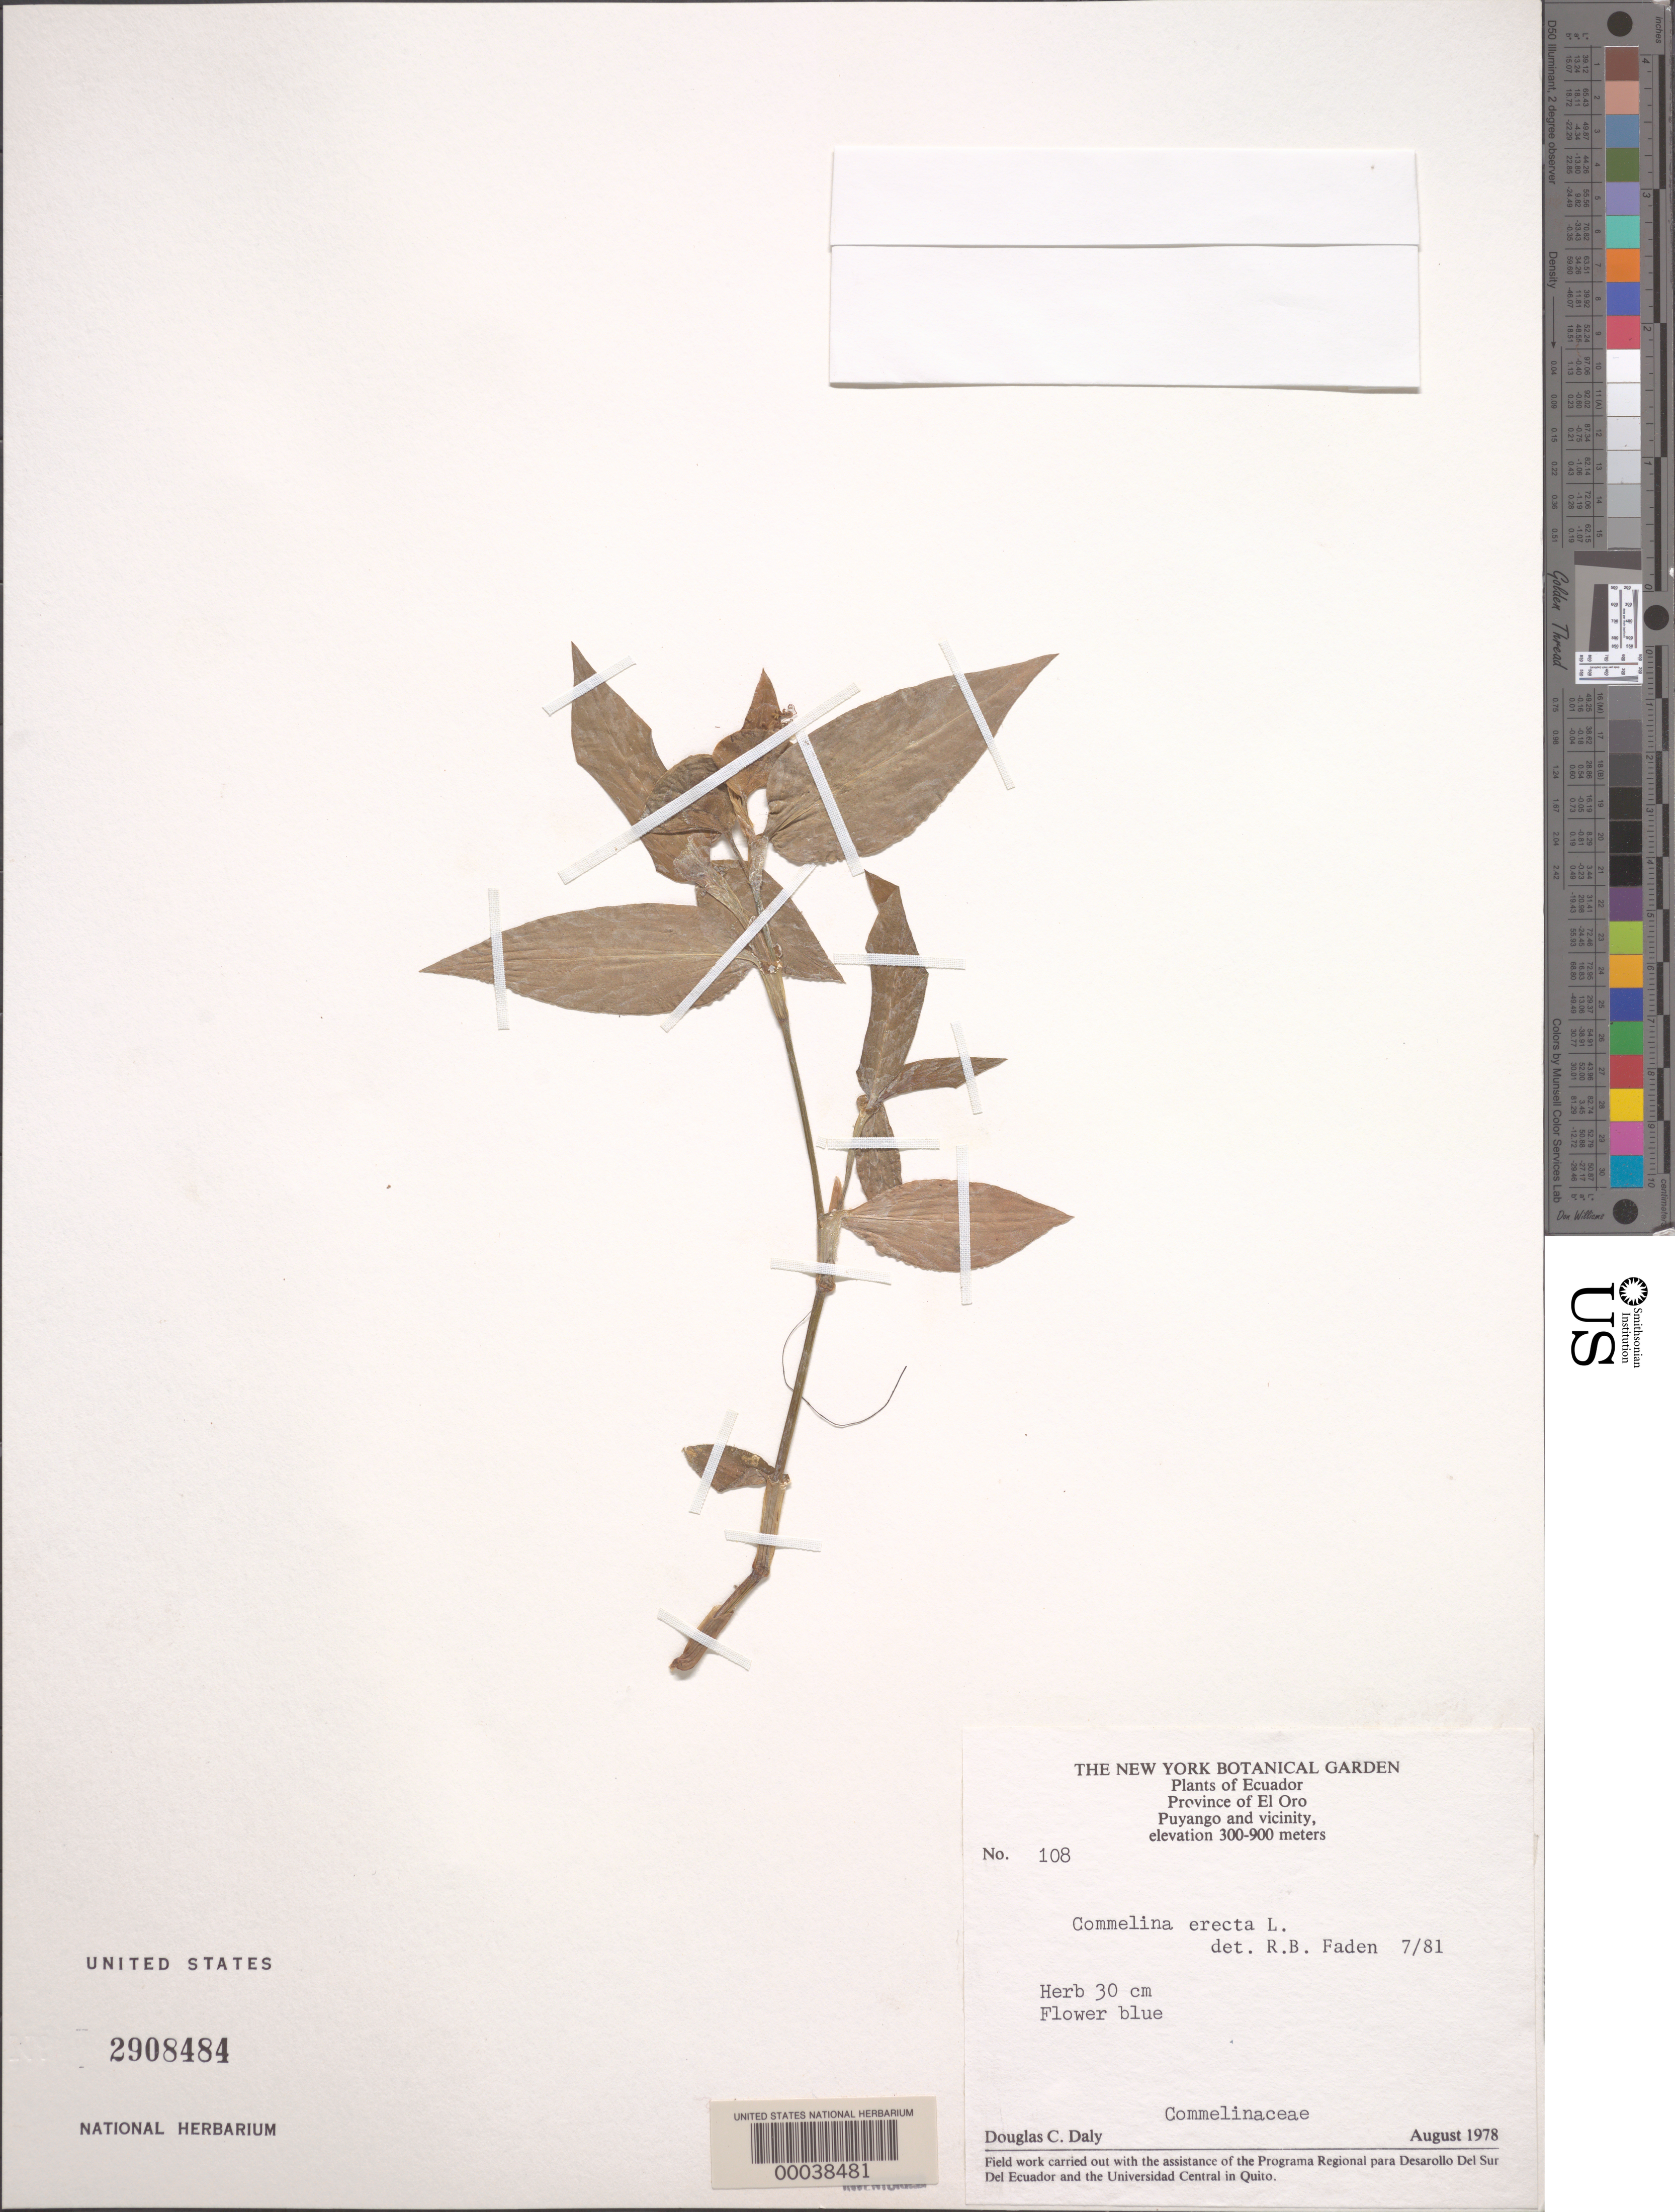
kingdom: Plantae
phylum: Tracheophyta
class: Liliopsida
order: Commelinales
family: Commelinaceae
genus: Commelina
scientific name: Commelina erecta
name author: L.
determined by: Faden, Robert B., (US), Smithsonian Institution - National Museum of Natural History (UNITED STATES)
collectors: D. C. Daly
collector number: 108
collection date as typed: Aug 1978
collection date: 1978-08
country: Ecuador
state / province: El Oro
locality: Puyango and vicinity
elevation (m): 300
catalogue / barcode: US 2908484